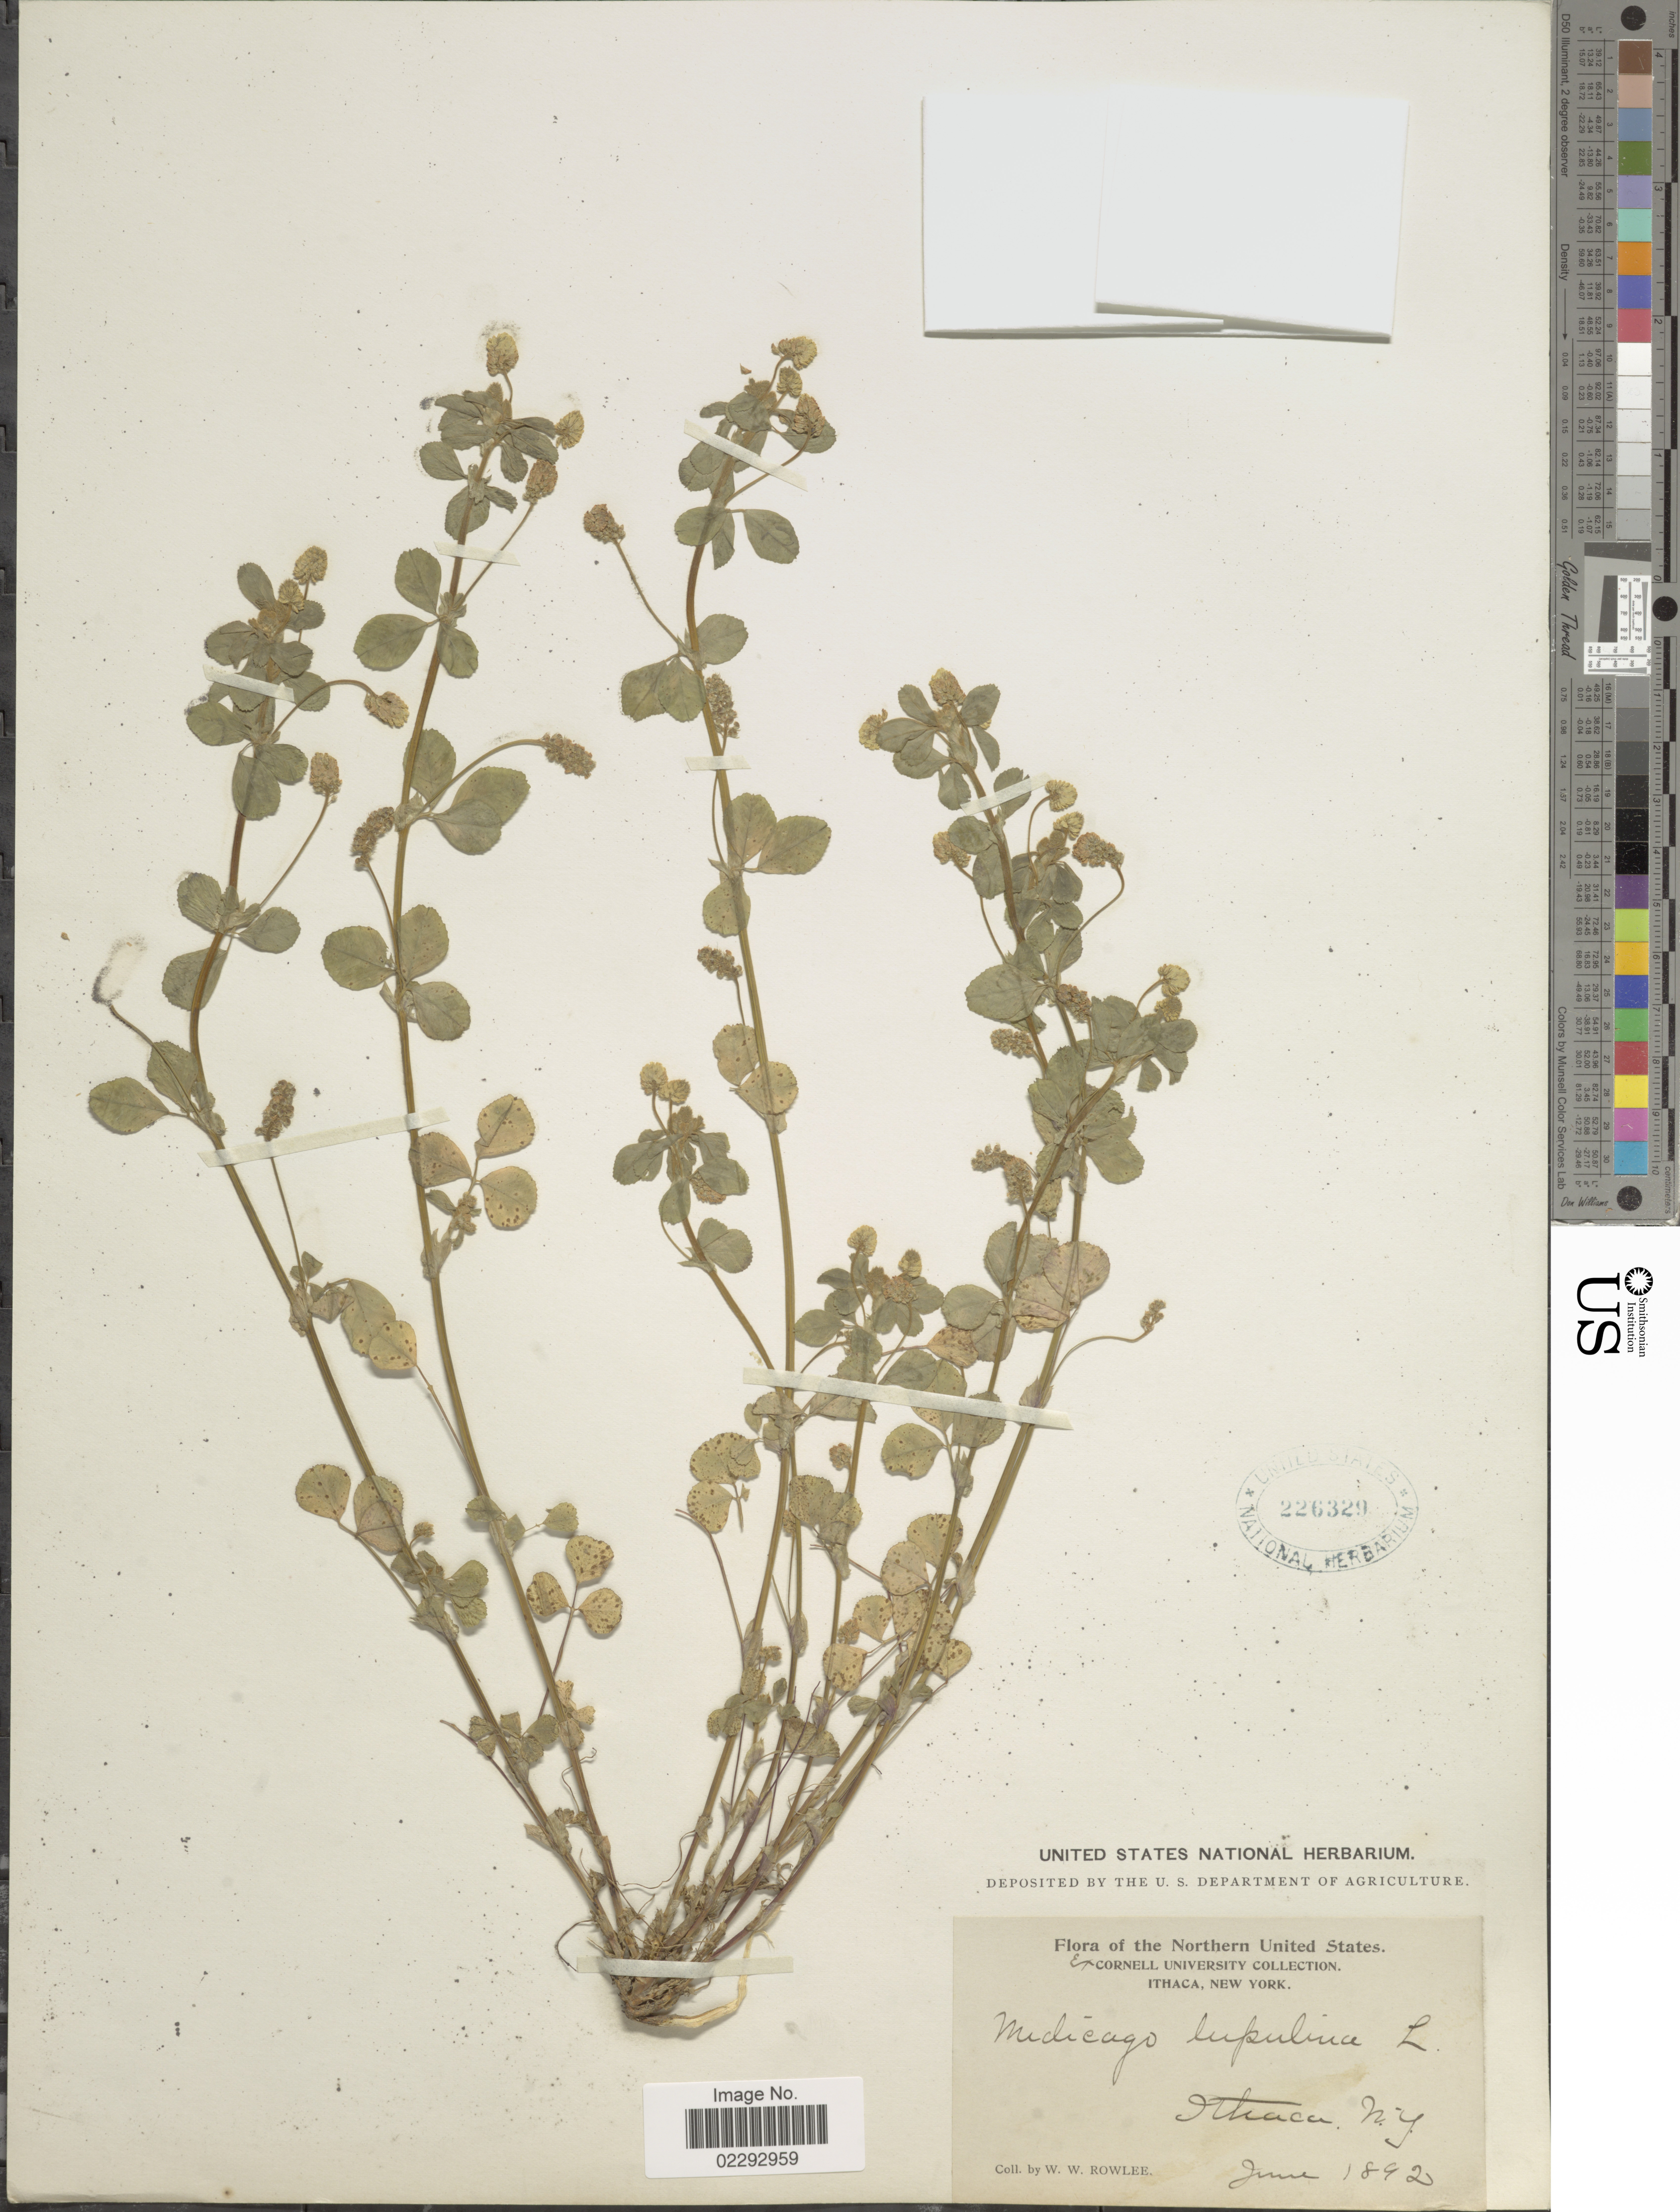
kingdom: Plantae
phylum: Tracheophyta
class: Magnoliopsida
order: Fabales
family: Fabaceae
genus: Medicago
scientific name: Medicago lupulina var. lupulina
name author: L.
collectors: W. W. Rowlee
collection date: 1892-06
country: United States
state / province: New York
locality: Ithaca, New York. Northern United States.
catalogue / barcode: US 226329